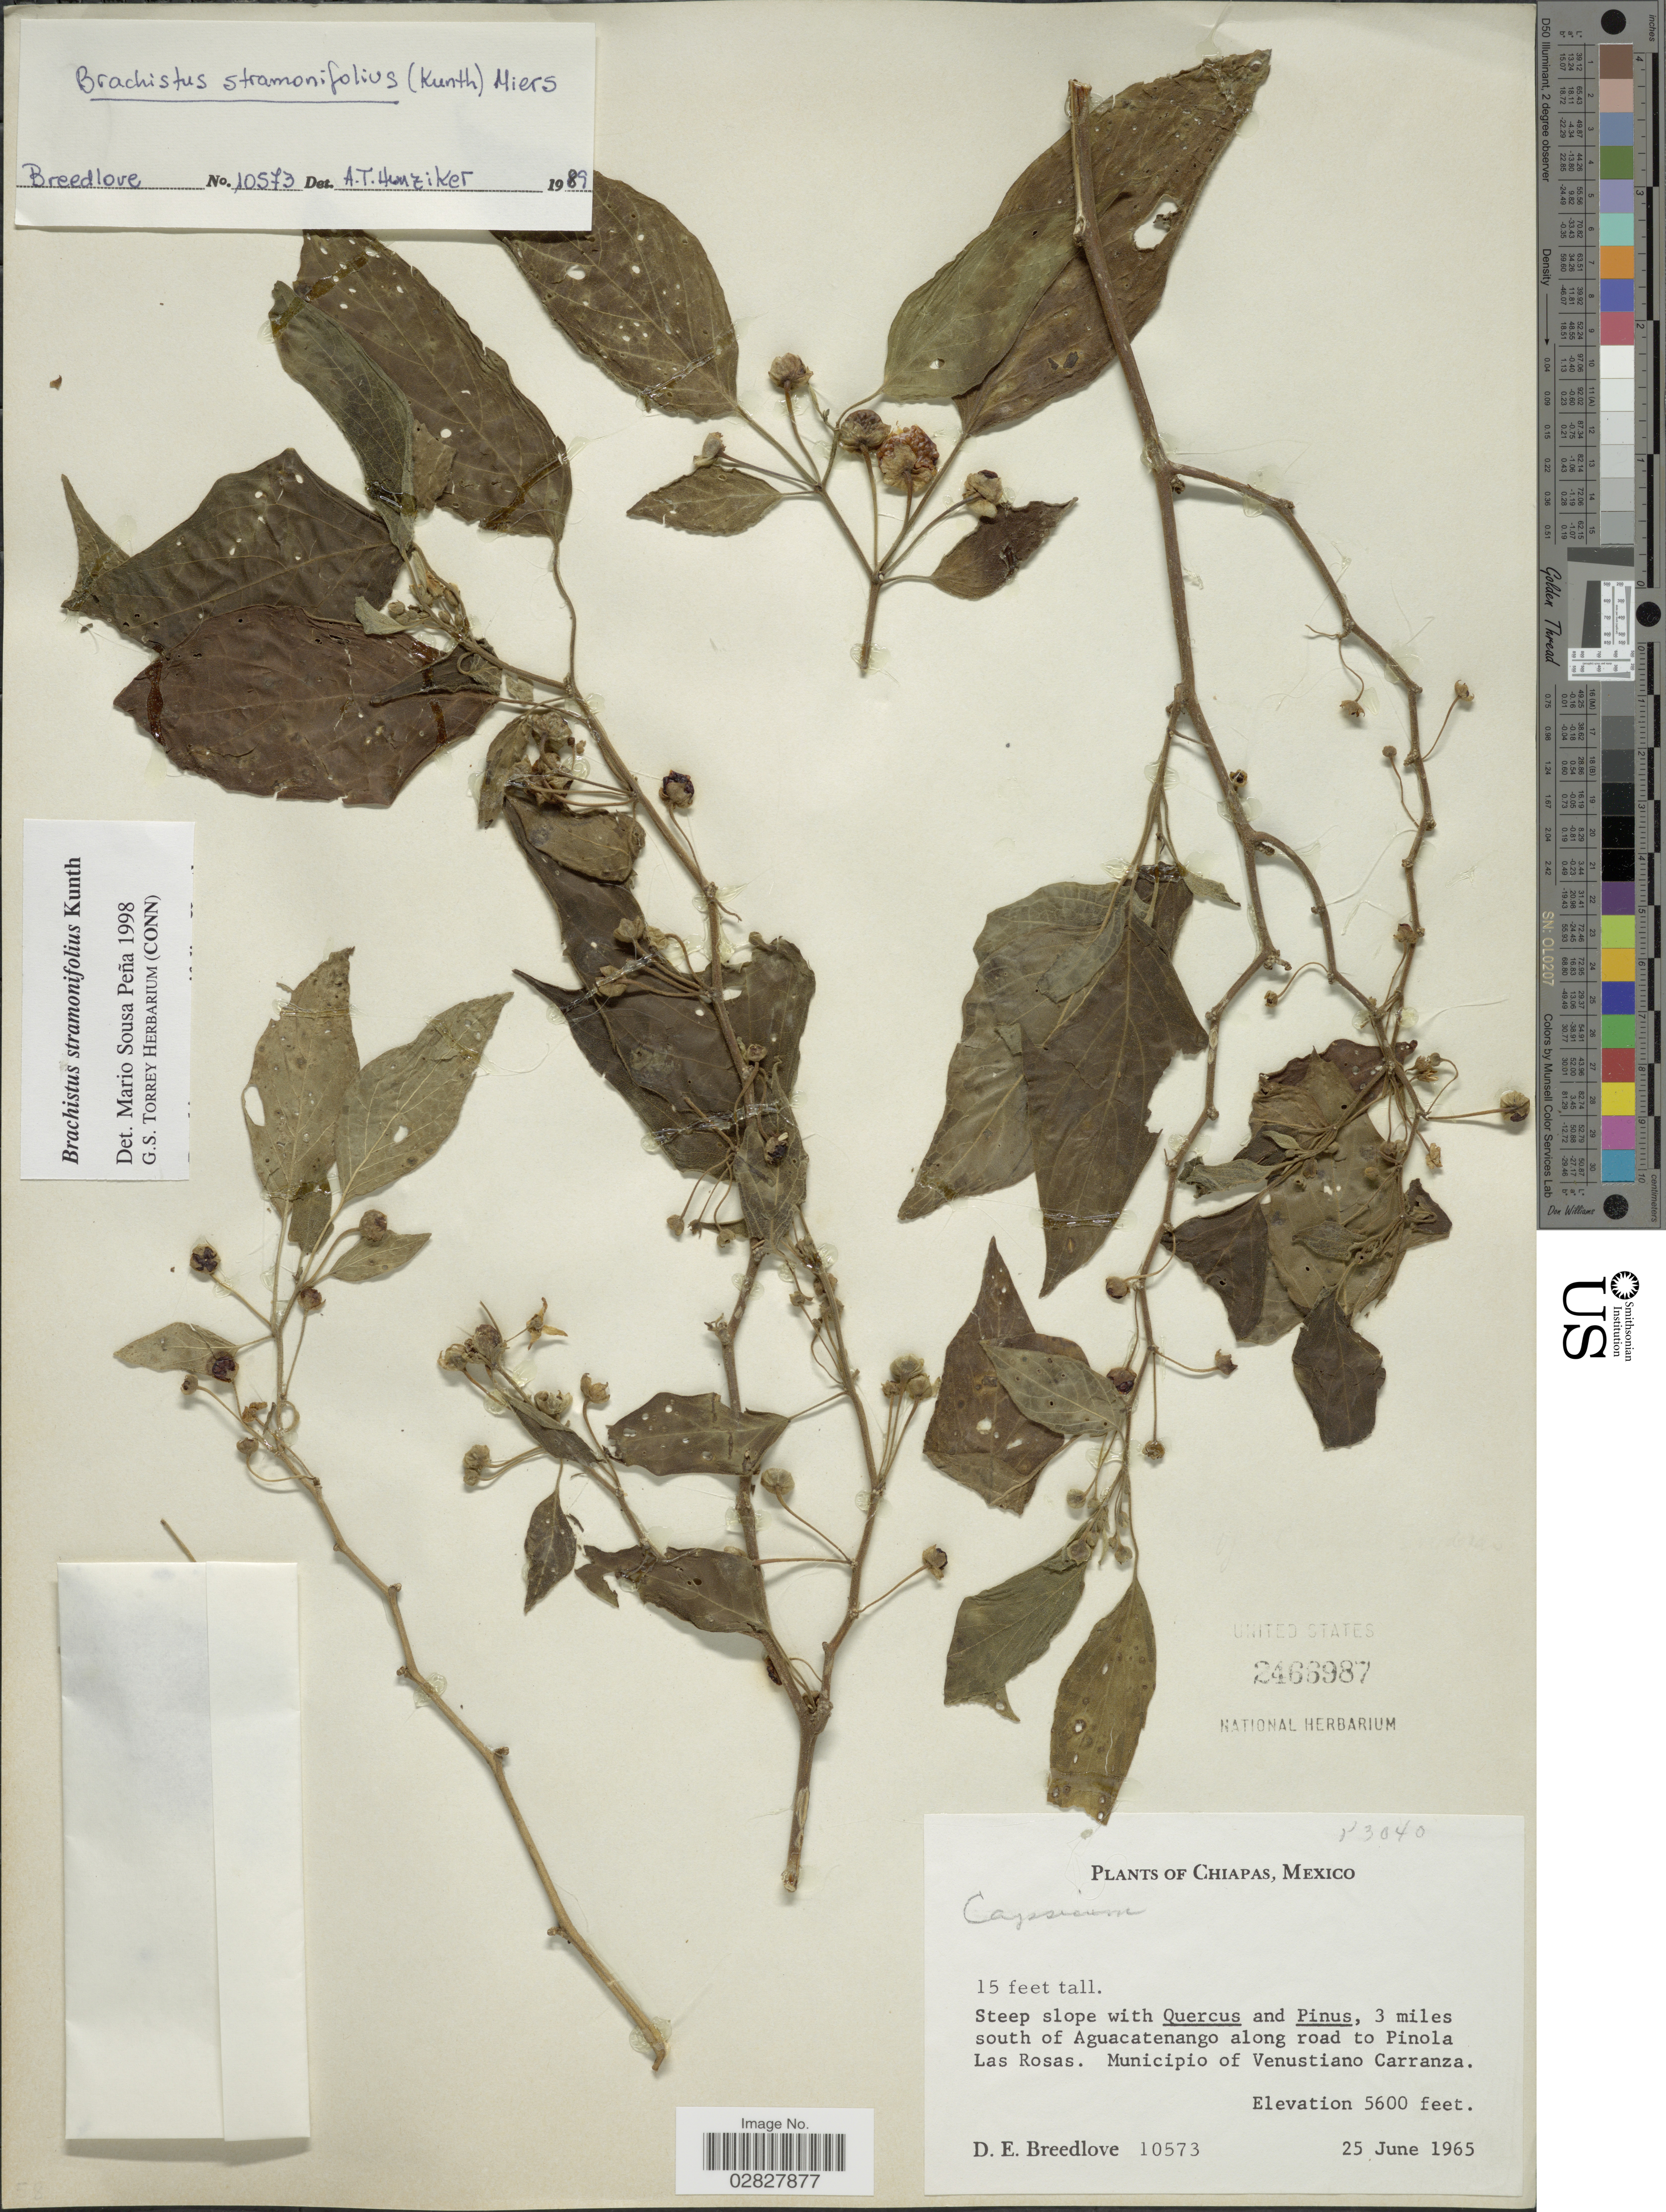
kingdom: Plantae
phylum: Tracheophyta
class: Magnoliopsida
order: Solanales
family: Solanaceae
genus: Brachistus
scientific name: Brachistus stramonifolius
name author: (Kunth) Miers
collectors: D. E. Breedlove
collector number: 10573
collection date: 1965-06-25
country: Mexico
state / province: Chiapas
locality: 3 miles south of Aguacatenango along road to Pinola Las Rosas, Municipio of Venustiano Carranza.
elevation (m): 1707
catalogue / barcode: US 2466987